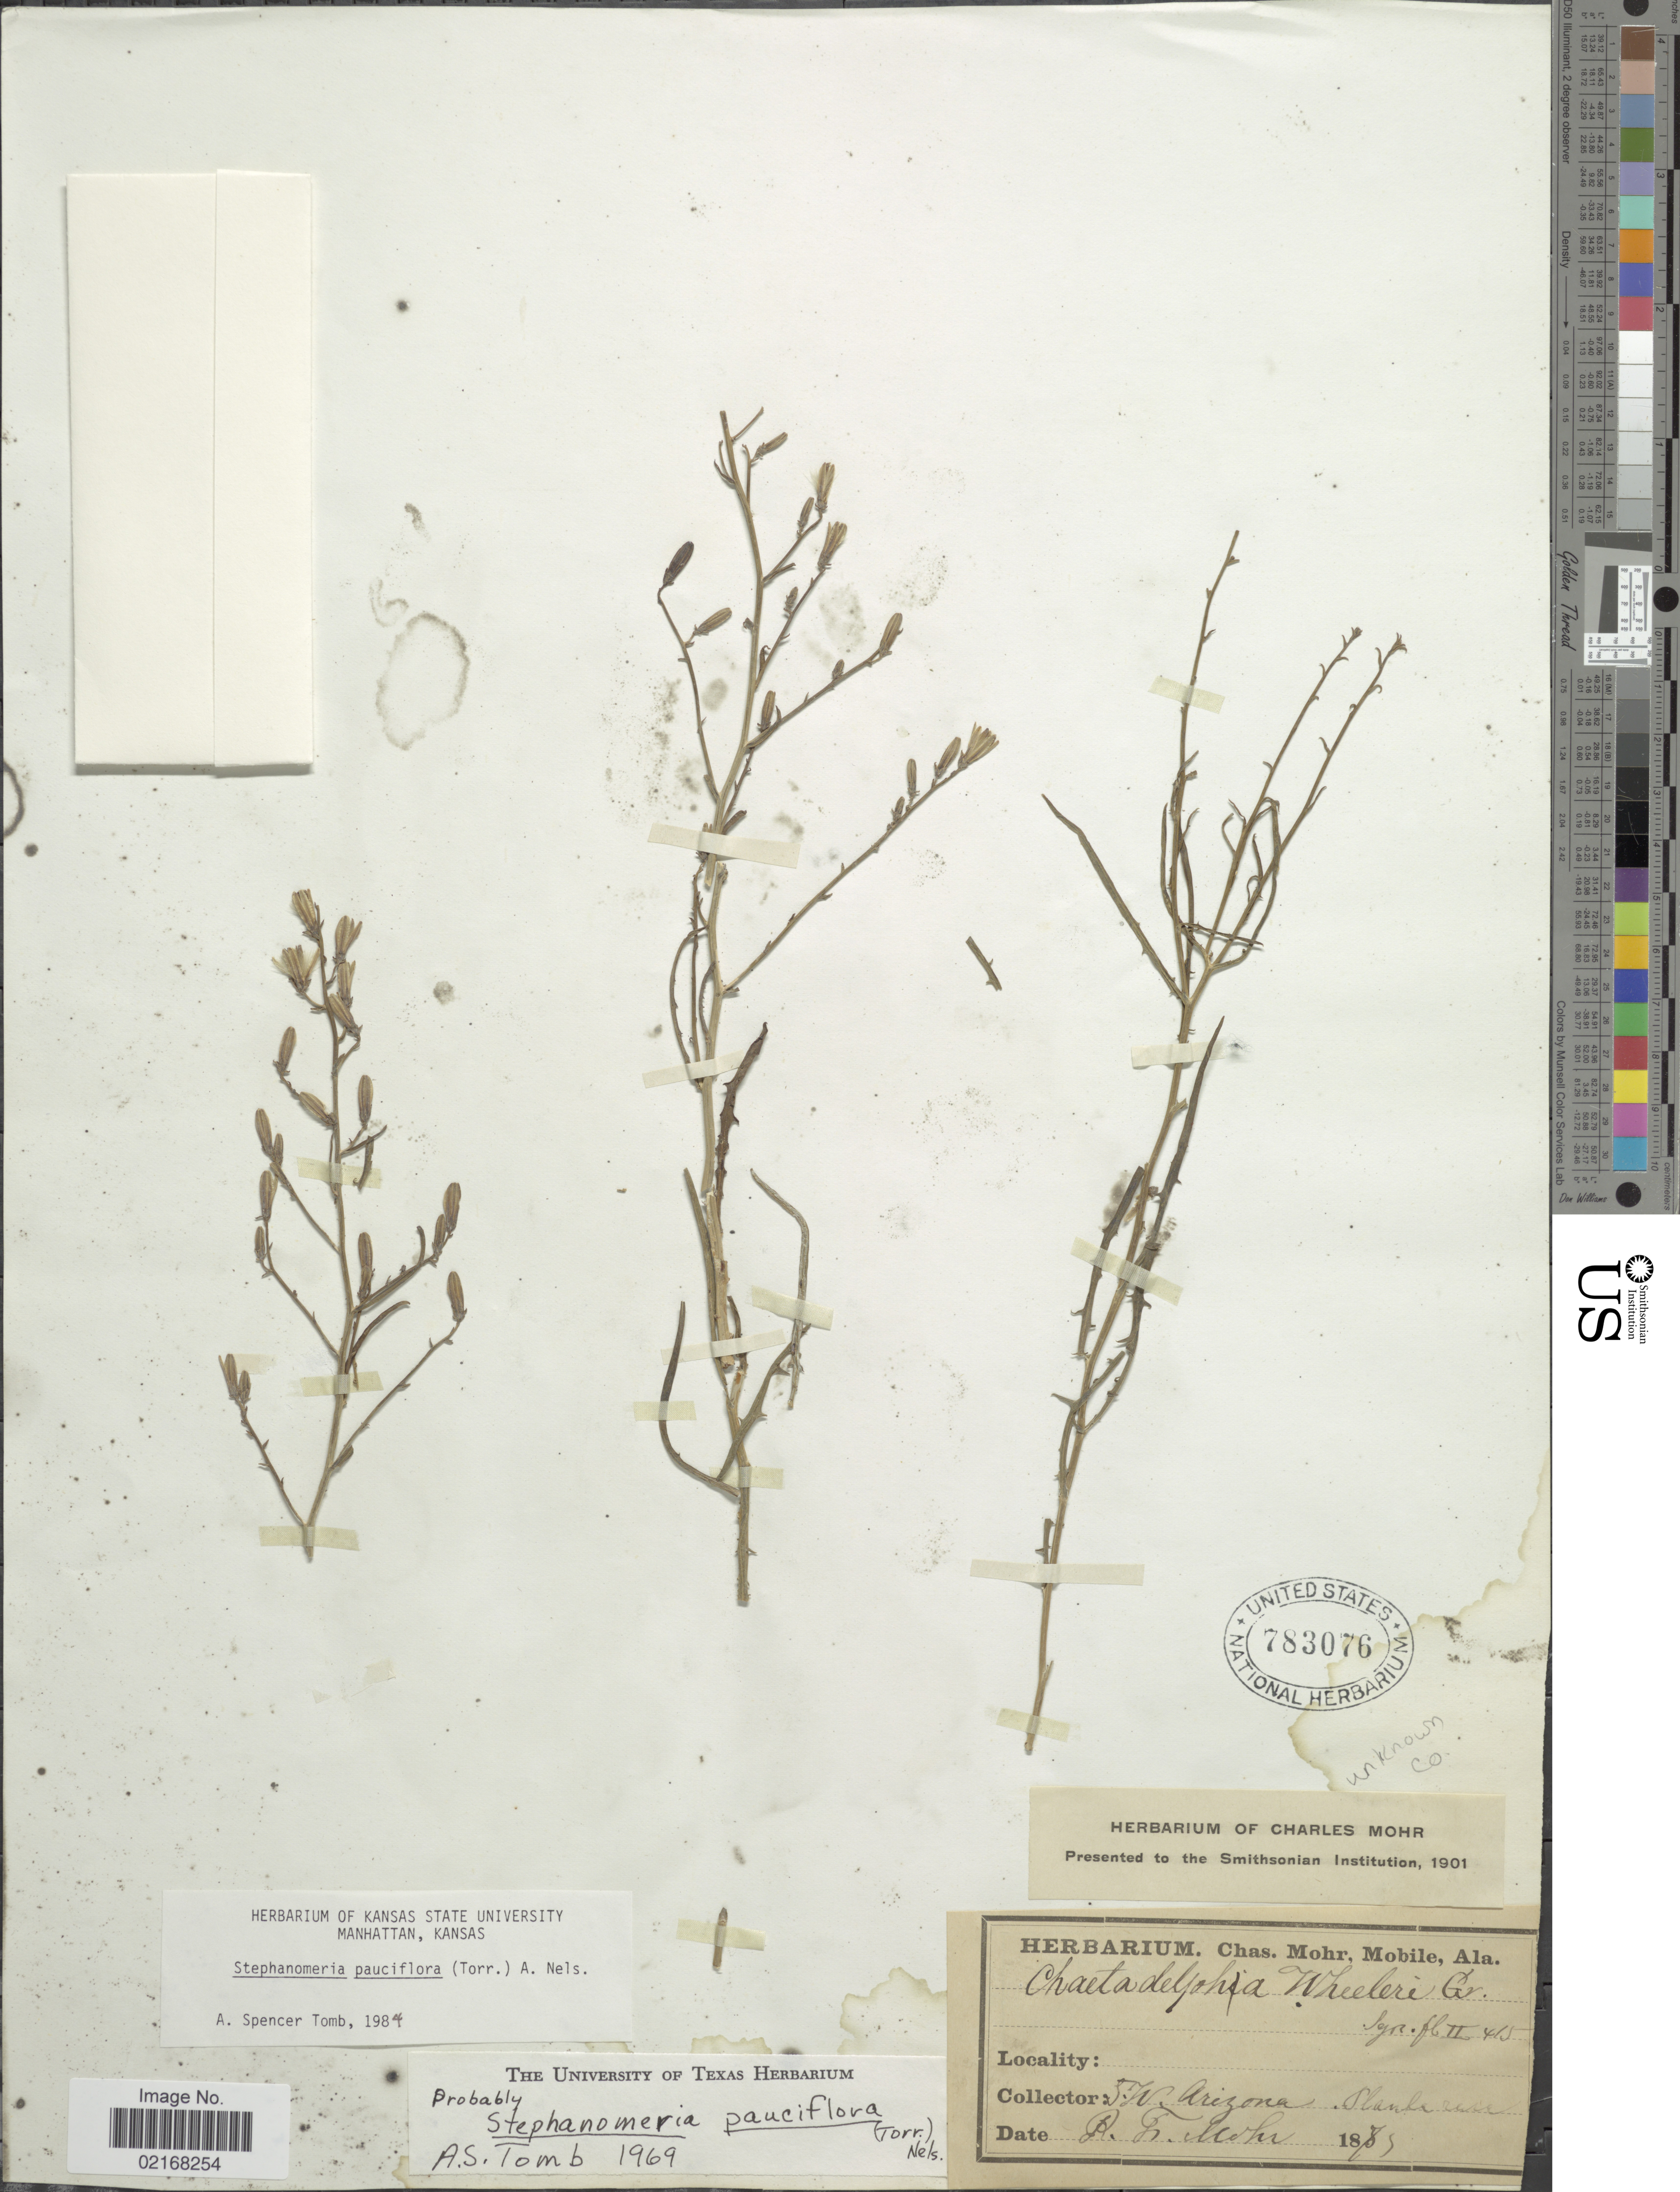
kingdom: Plantae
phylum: Tracheophyta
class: Magnoliopsida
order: Asterales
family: Asteraceae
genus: Stephanomeria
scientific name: Stephanomeria pauciflora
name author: (Torr.) A. Nelson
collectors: P. F. Mohr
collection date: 1875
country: United States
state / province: Arizona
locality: S.W. Arizona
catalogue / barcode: US 783076